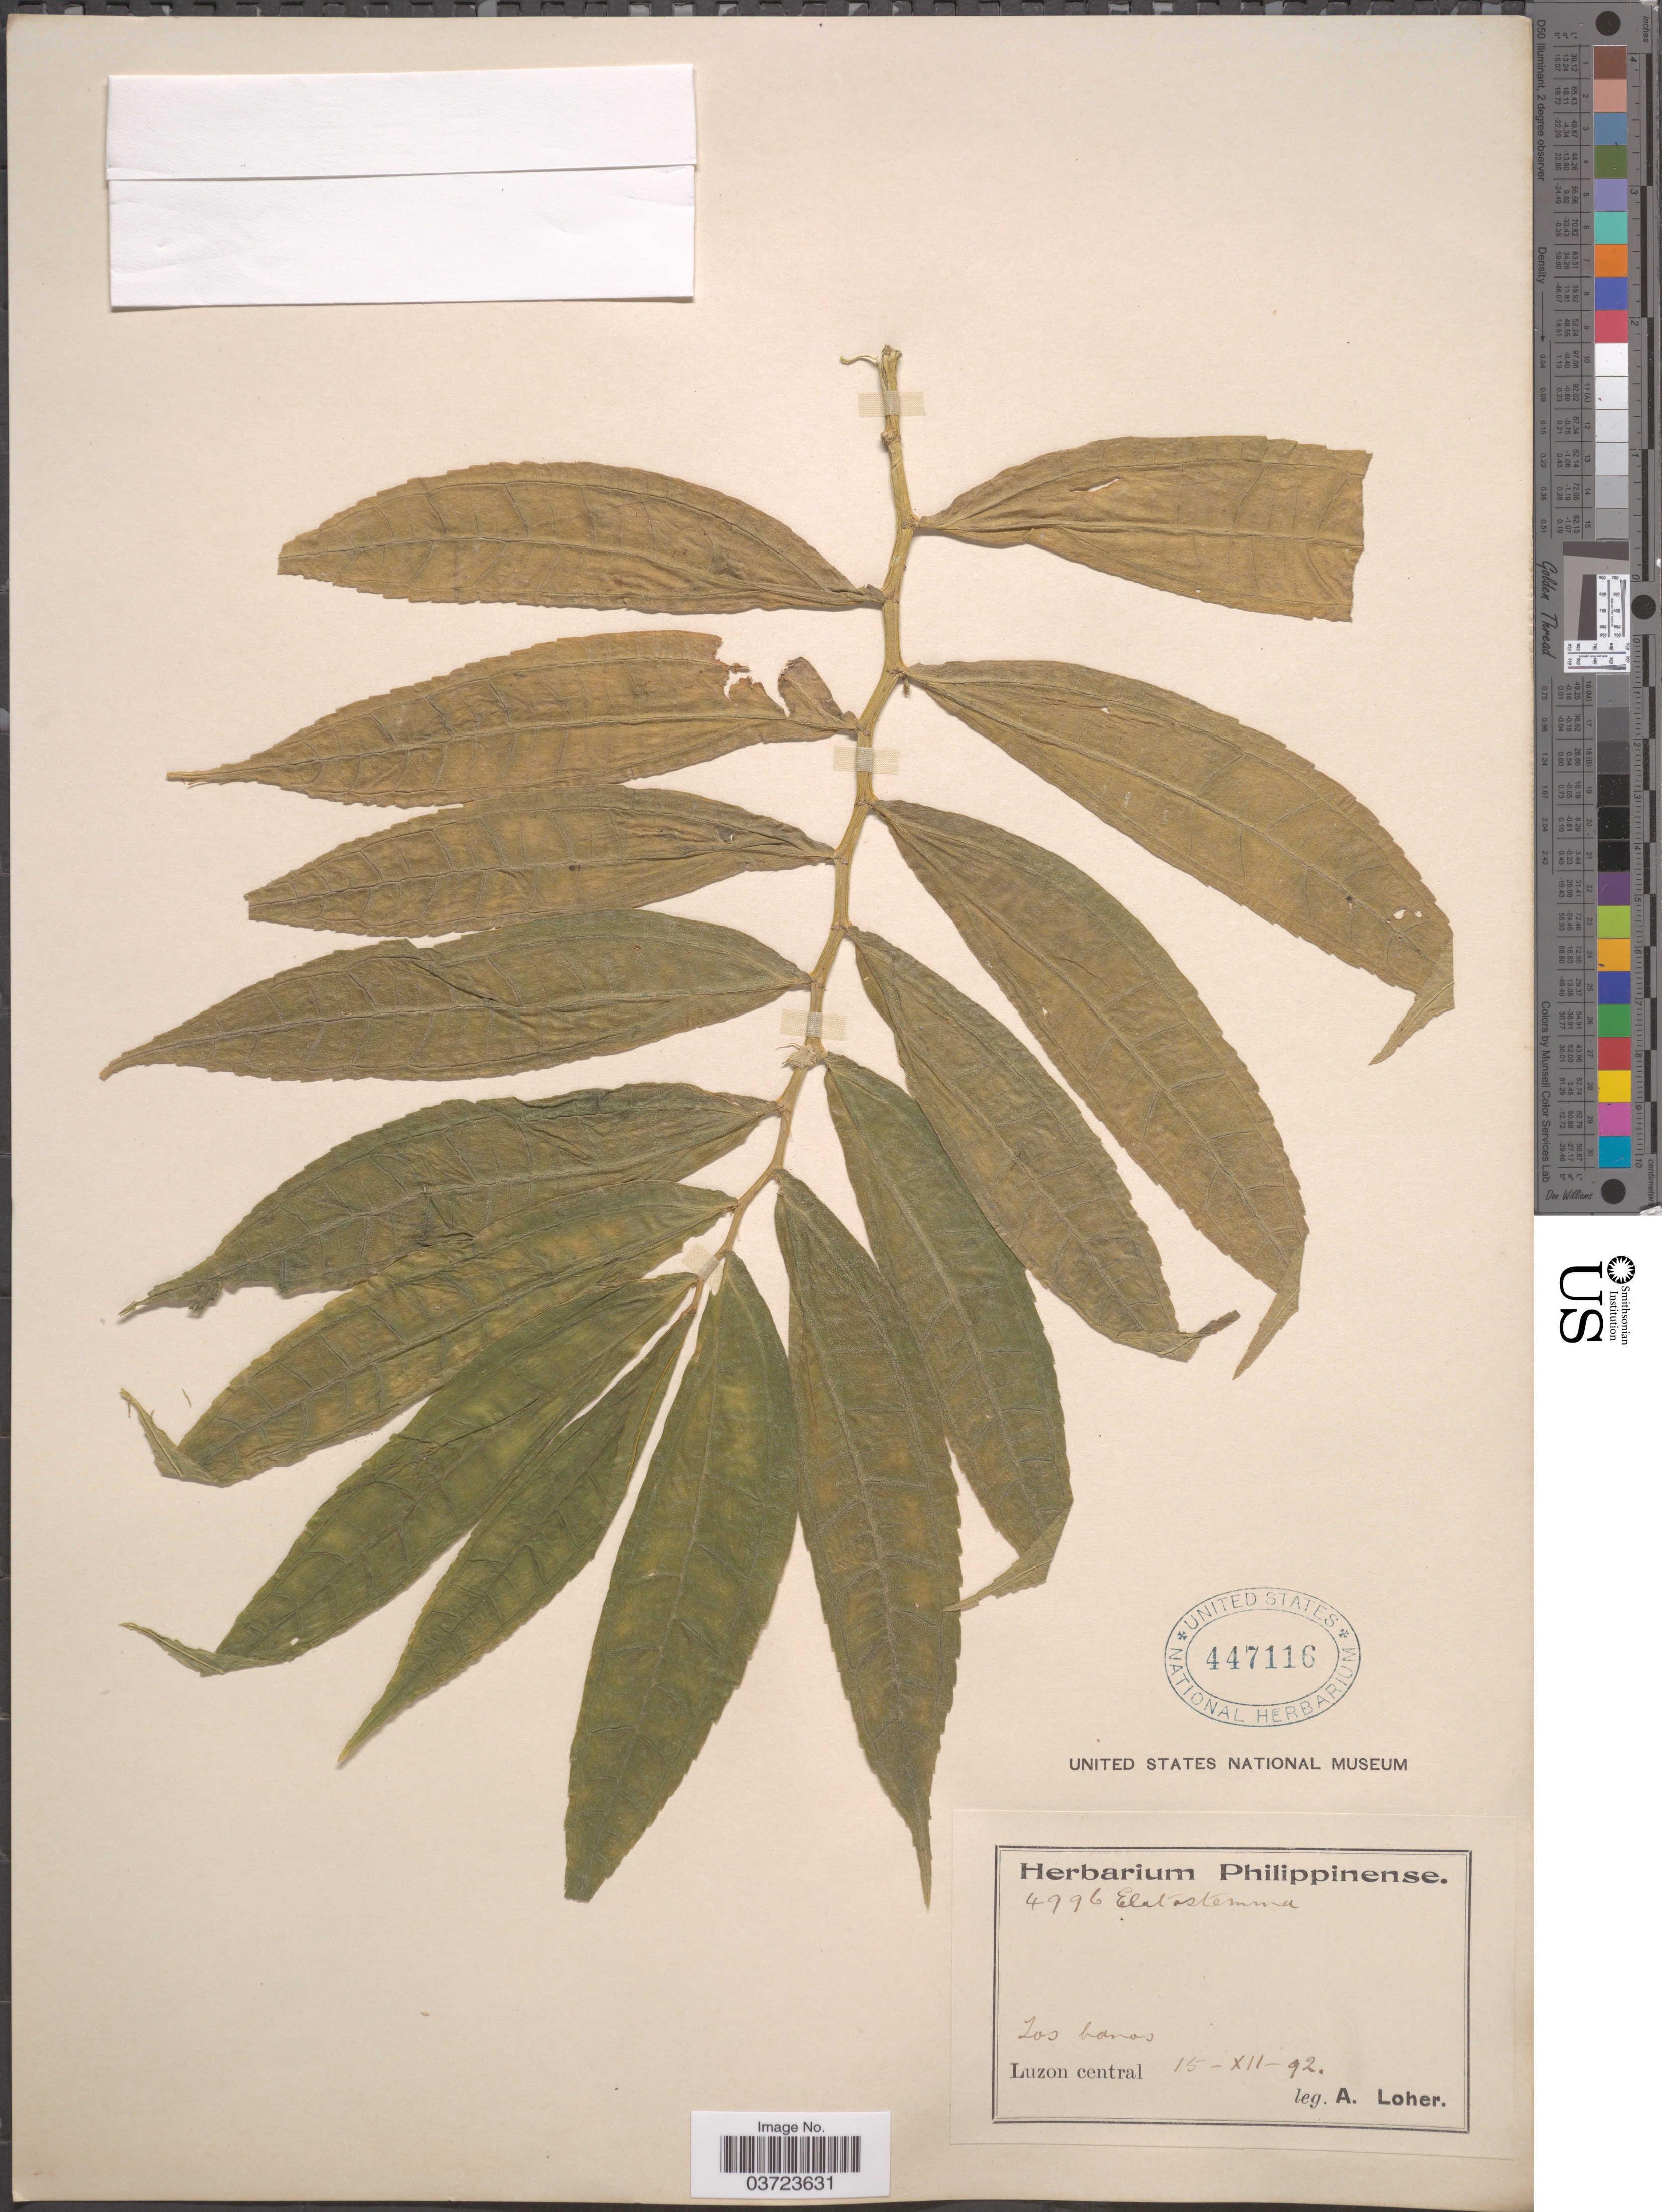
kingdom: Plantae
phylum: Tracheophyta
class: Magnoliopsida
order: Rosales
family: Urticaceae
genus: Elatostema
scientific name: Elatostema sp.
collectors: A. Loher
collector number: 4996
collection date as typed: Transcribed d/m/y: 15/12/92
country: Philippines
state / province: Central Luzon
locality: Los banos.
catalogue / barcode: US 447116